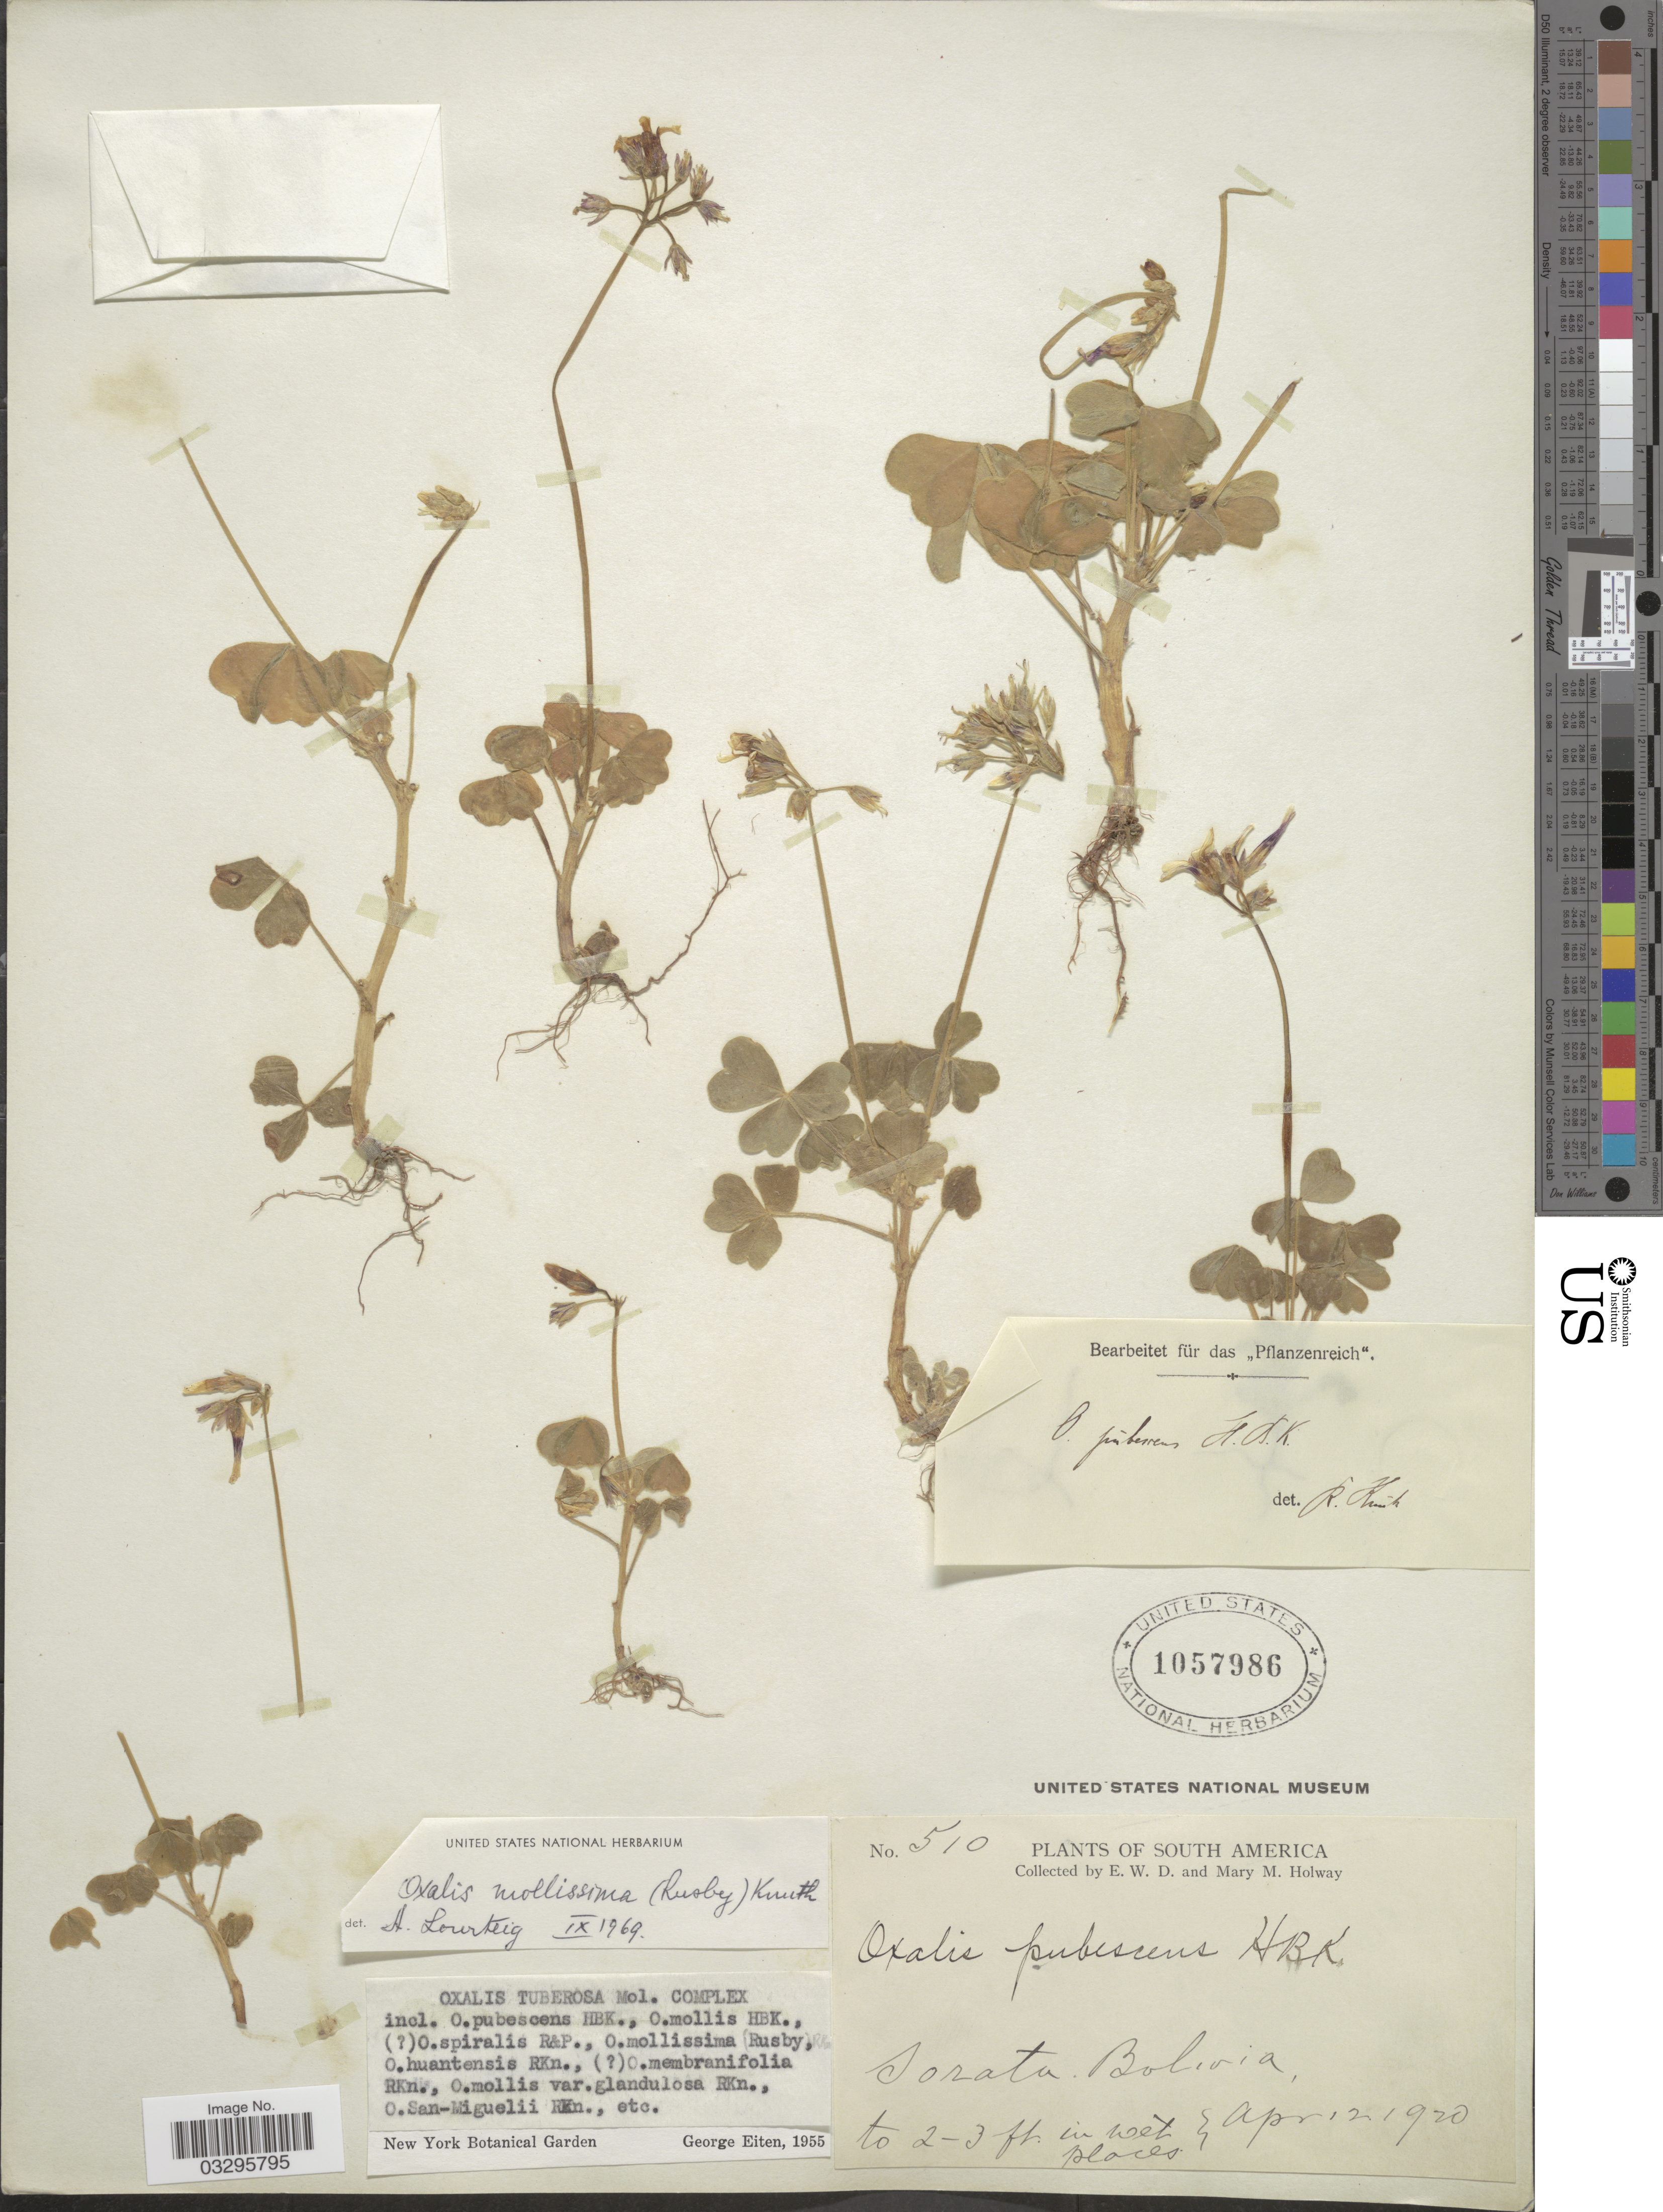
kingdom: Plantae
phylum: Tracheophyta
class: Magnoliopsida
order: Oxalidales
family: Oxalidaceae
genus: Oxalis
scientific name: Oxalis mollissima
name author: (Rusby) R. Knuth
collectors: E. W. D. Holway & M. M. Holway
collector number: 510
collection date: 1920-04-12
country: Bolivia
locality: Sorata.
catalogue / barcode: US 1057986